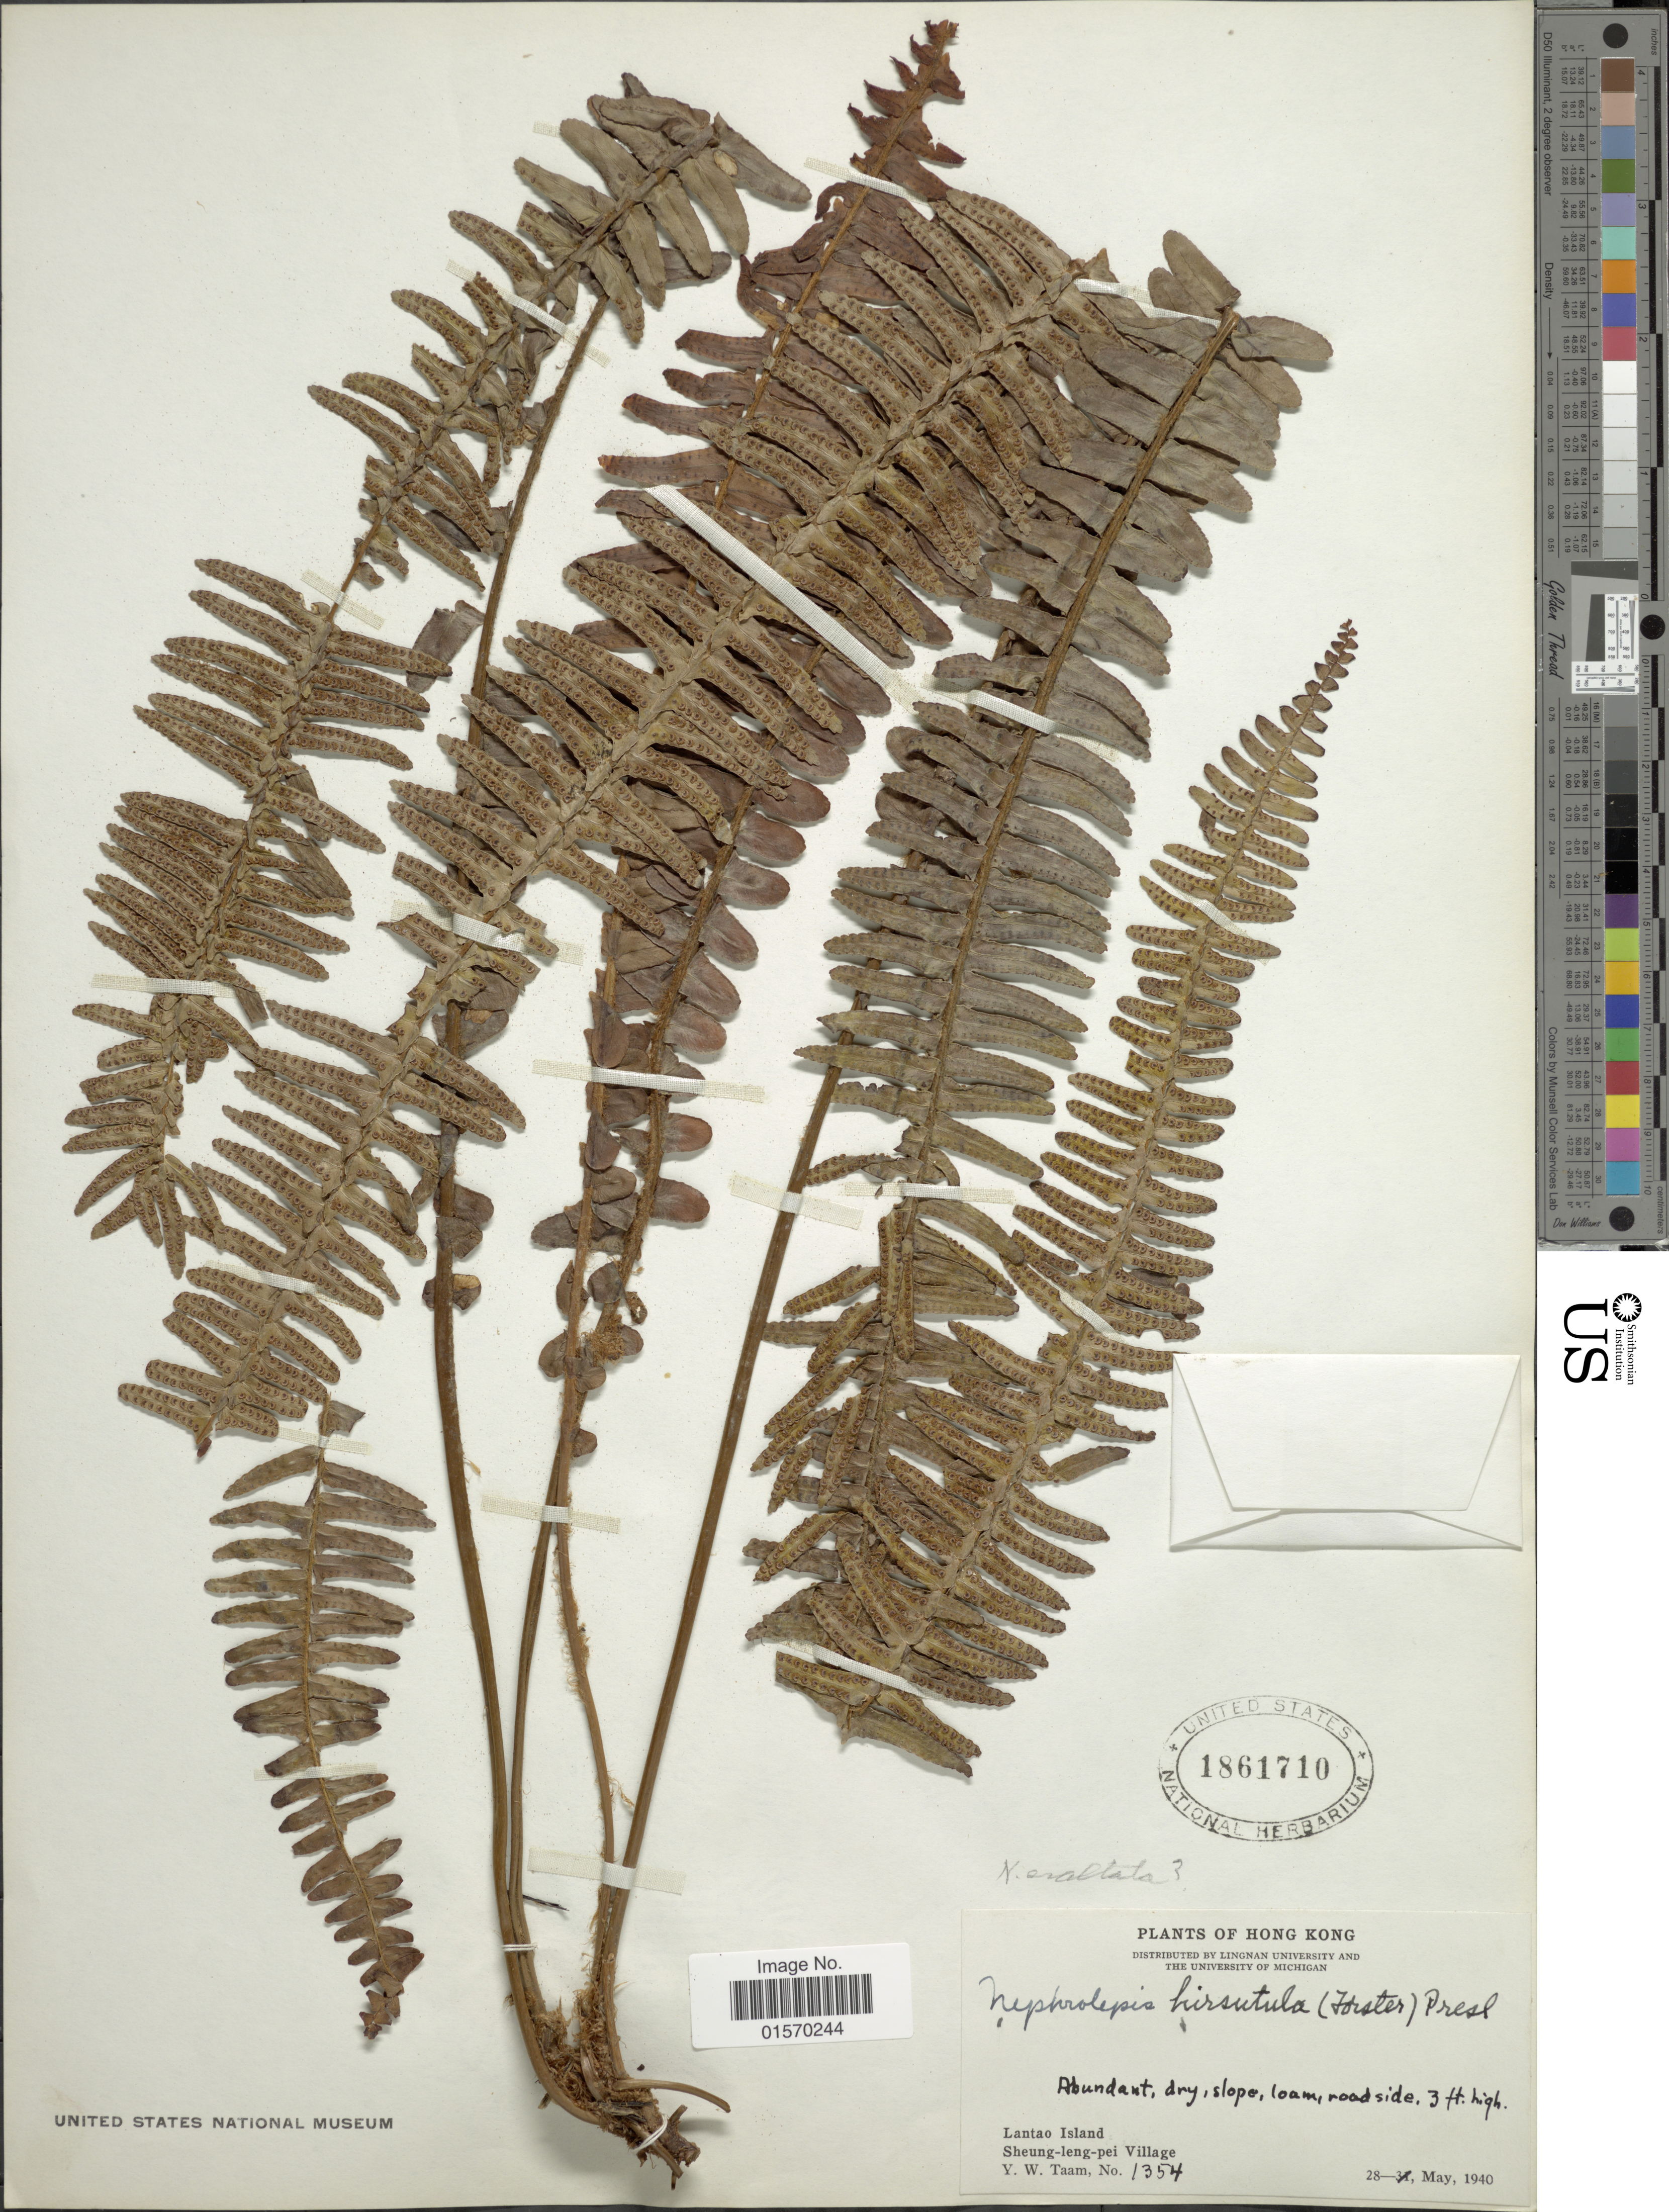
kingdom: Plantae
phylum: Tracheophyta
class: Polypodiopsida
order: Polypodiales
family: Nephrolepidaceae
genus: Nephrolepis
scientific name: Nephrolepis cordifolia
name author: (L.) C. Presl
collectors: Y. W. Taam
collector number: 1354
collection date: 1940-05-28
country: China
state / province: Hong Kong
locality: Lantao Island. Sheung-leng-pei Village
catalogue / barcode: US 1861710